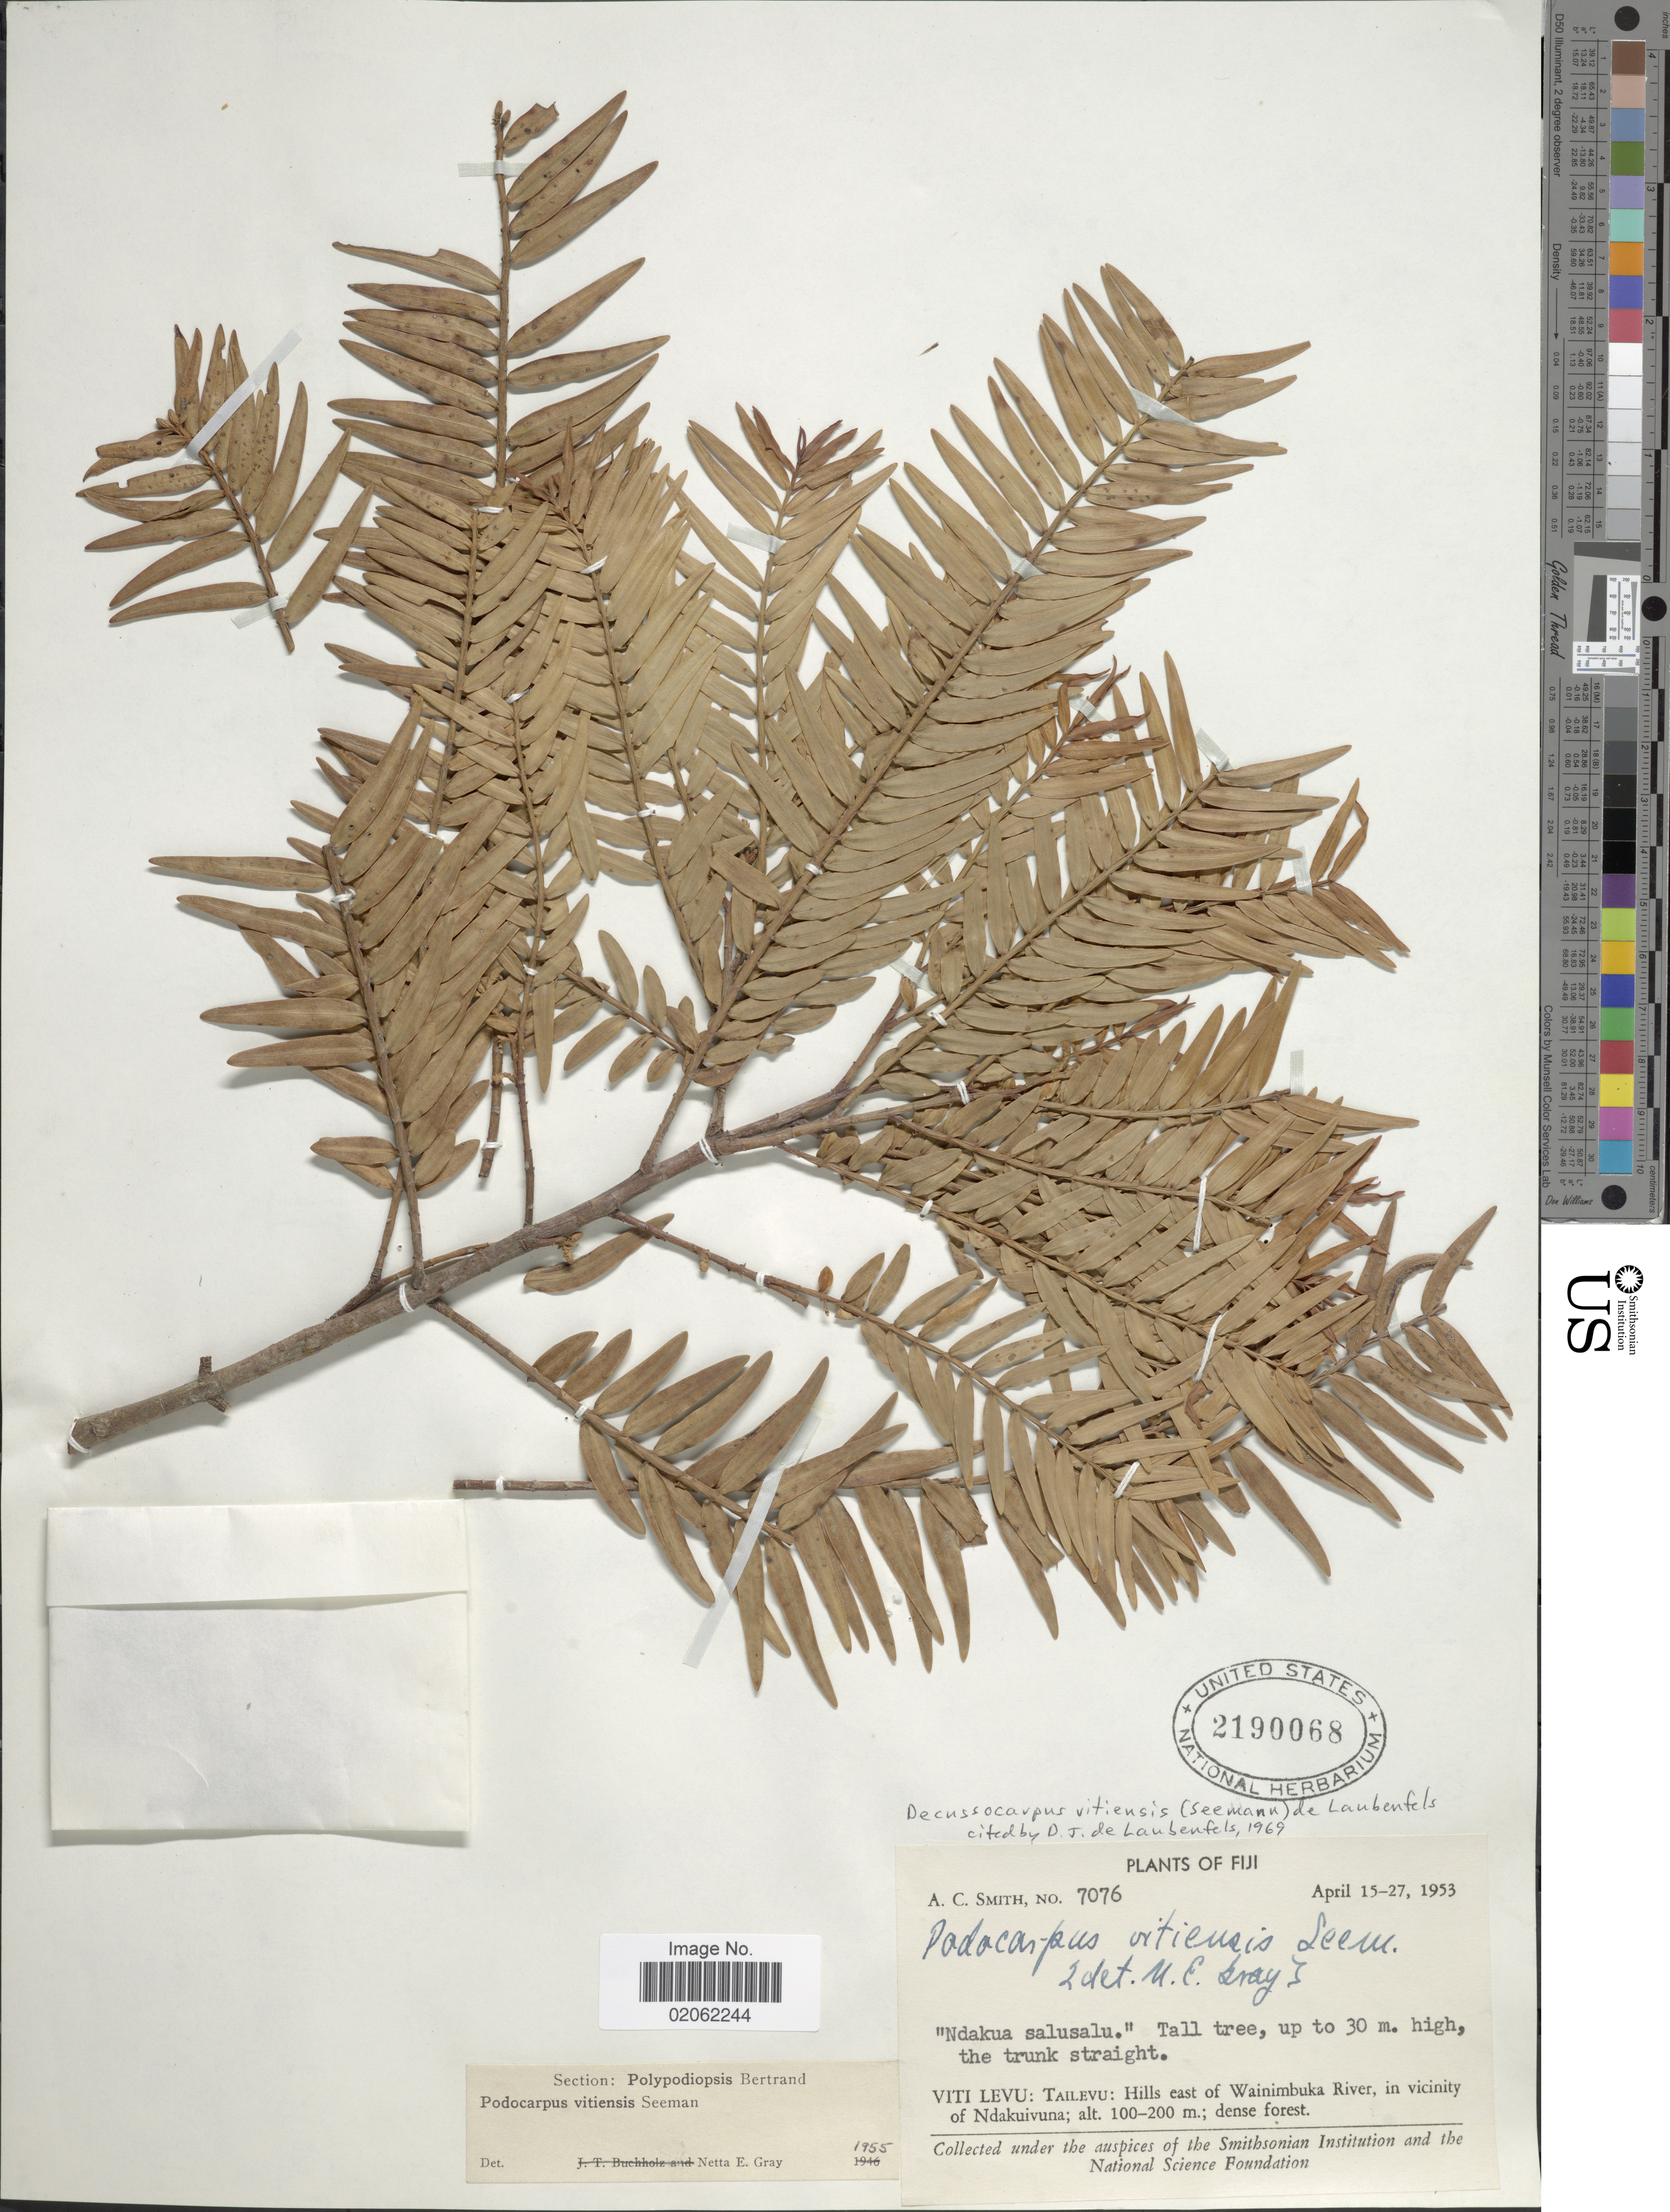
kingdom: Plantae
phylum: Tracheophyta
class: Pinopsida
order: Pinales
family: Podocarpaceae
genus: Decussocarpus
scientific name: Decussocarpus vitiensis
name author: Seem.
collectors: A. C. Smith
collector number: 7076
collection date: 1953-04-15/1953-04-27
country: Fiji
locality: Viti Levu: Tailevu: Hills east of Wainimbuka River, in vicinity of Ndakuivuna; dense forest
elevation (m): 100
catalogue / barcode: US 2190068